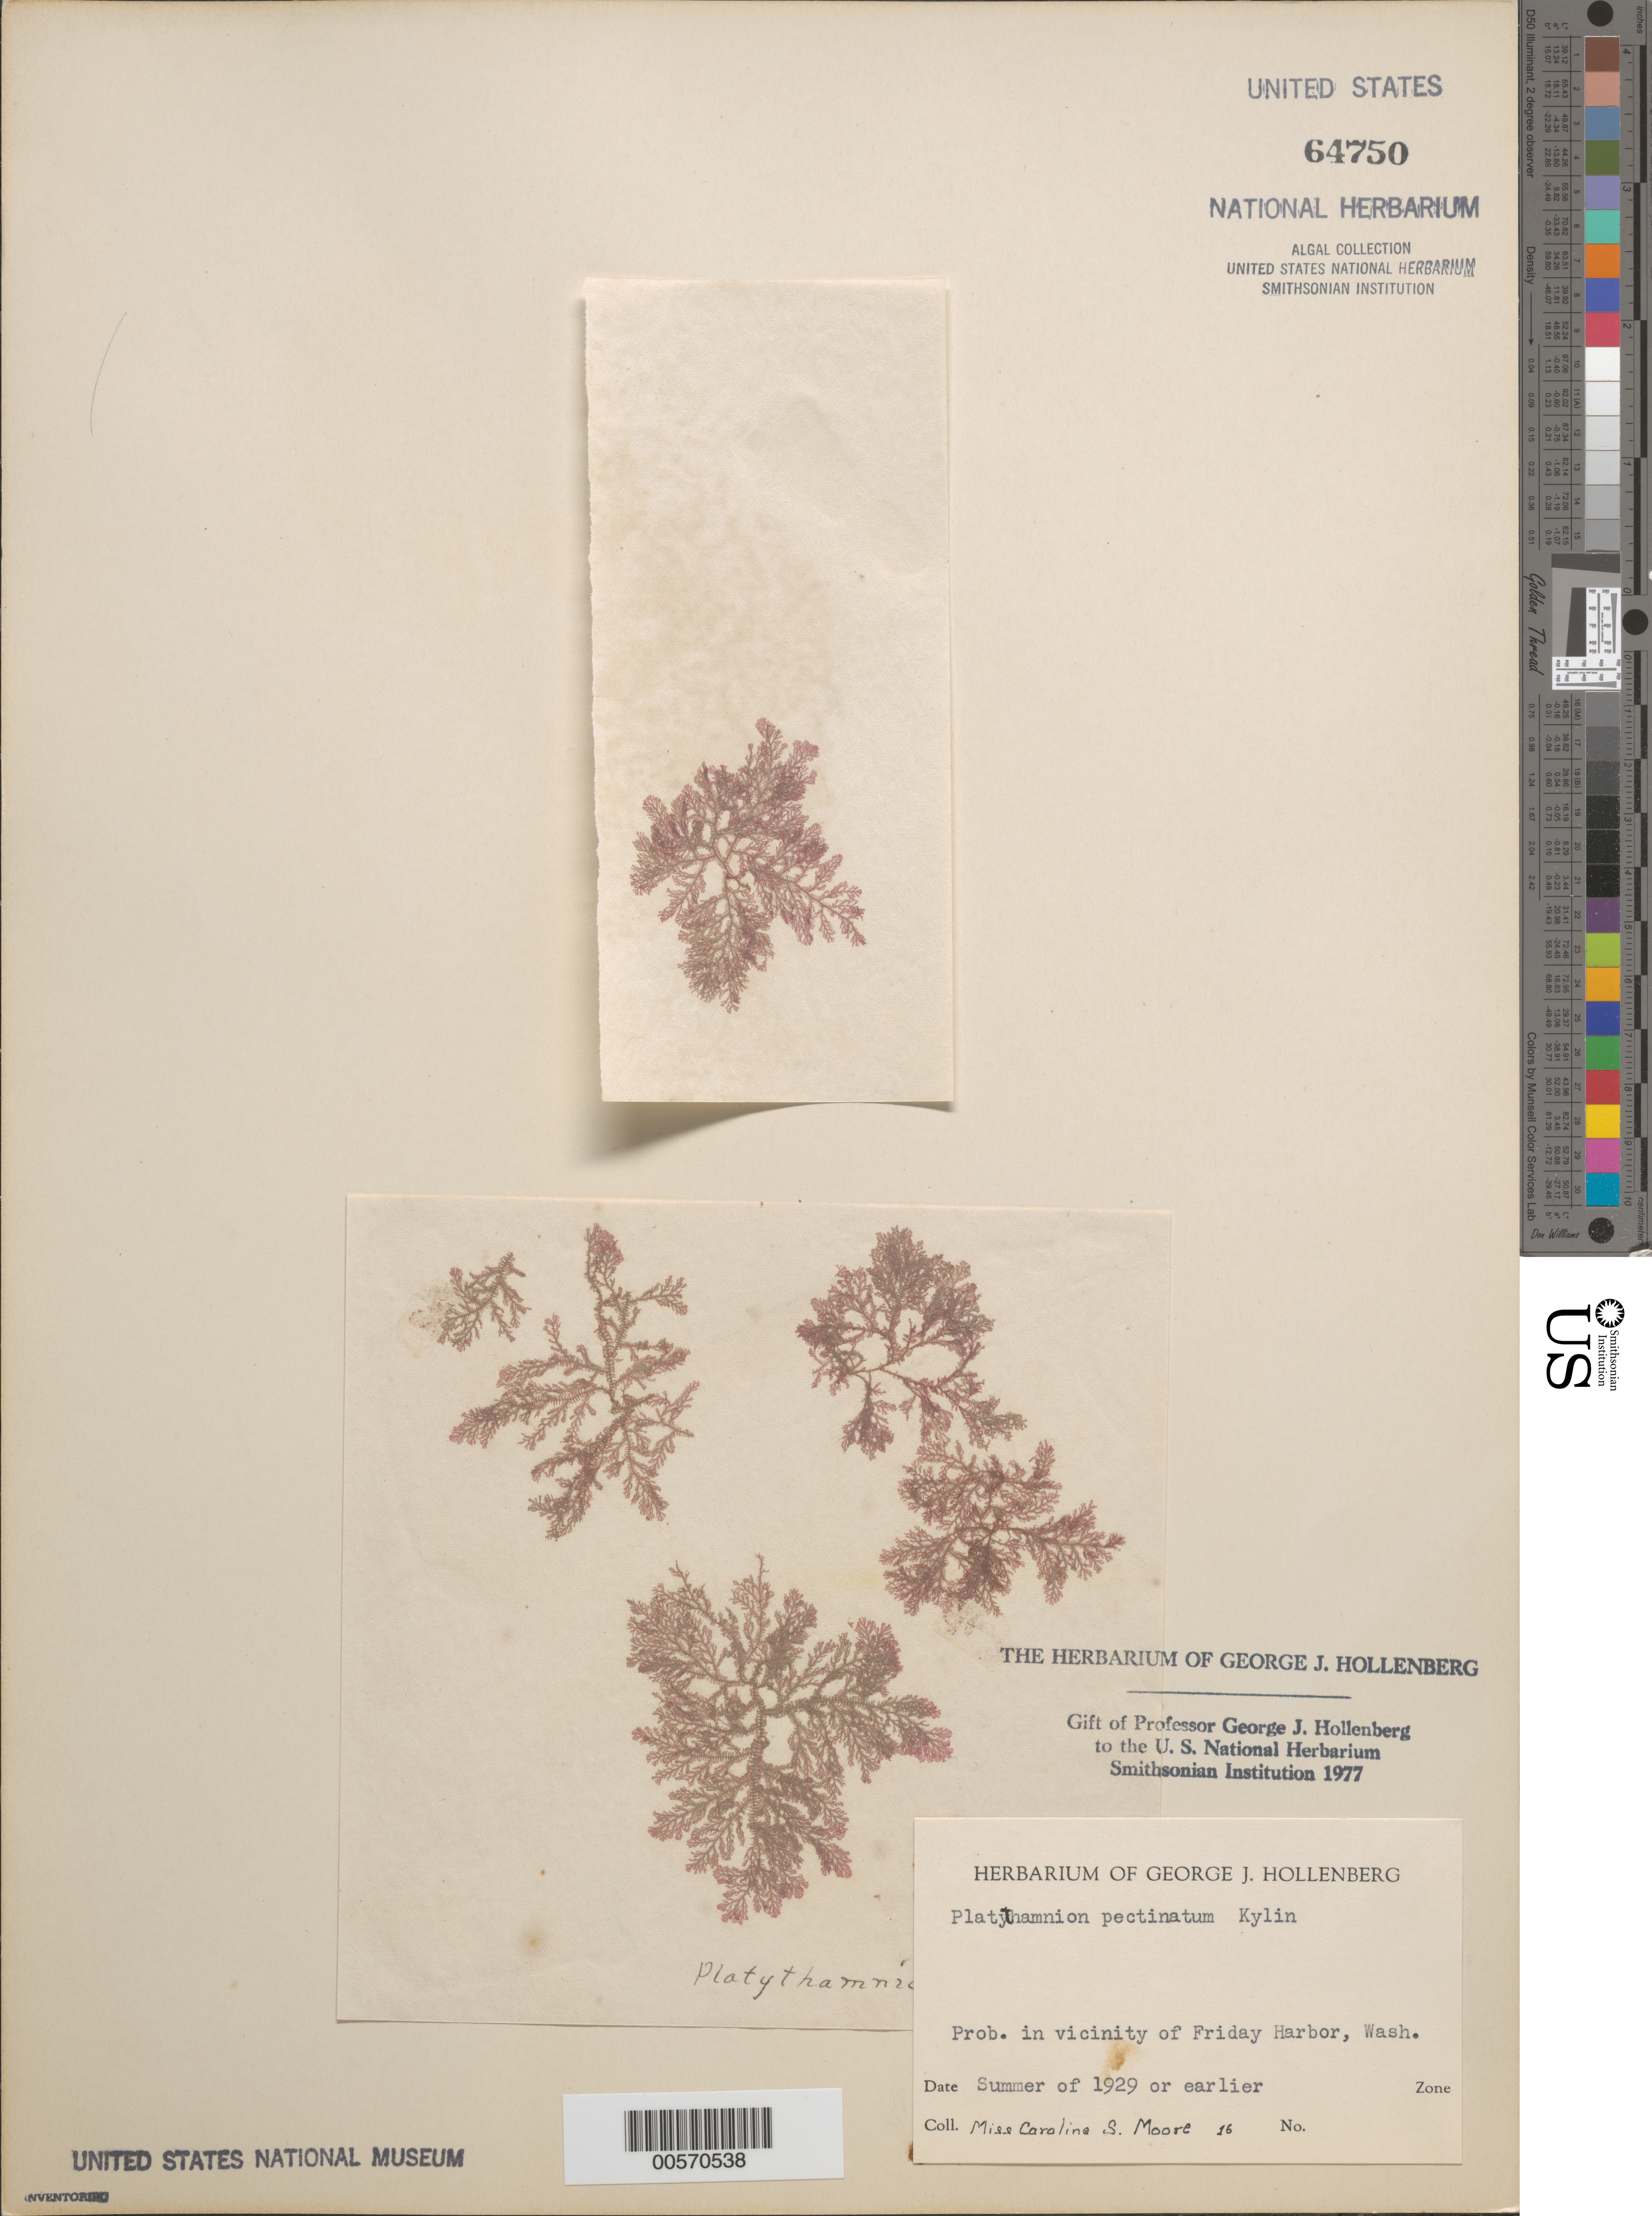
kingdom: Plantae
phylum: Rhodophyta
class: Florideophyceae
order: Ceramiales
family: Ceramiaceae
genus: Pterothamnion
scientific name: Pterothamnion pectinatum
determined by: Algae name updating Project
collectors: C. Moore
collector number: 16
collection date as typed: Sum 1929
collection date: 1929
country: United States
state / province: Washington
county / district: San Juan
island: San Juan Island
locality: Probably Friday Harbor area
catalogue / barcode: US 64750